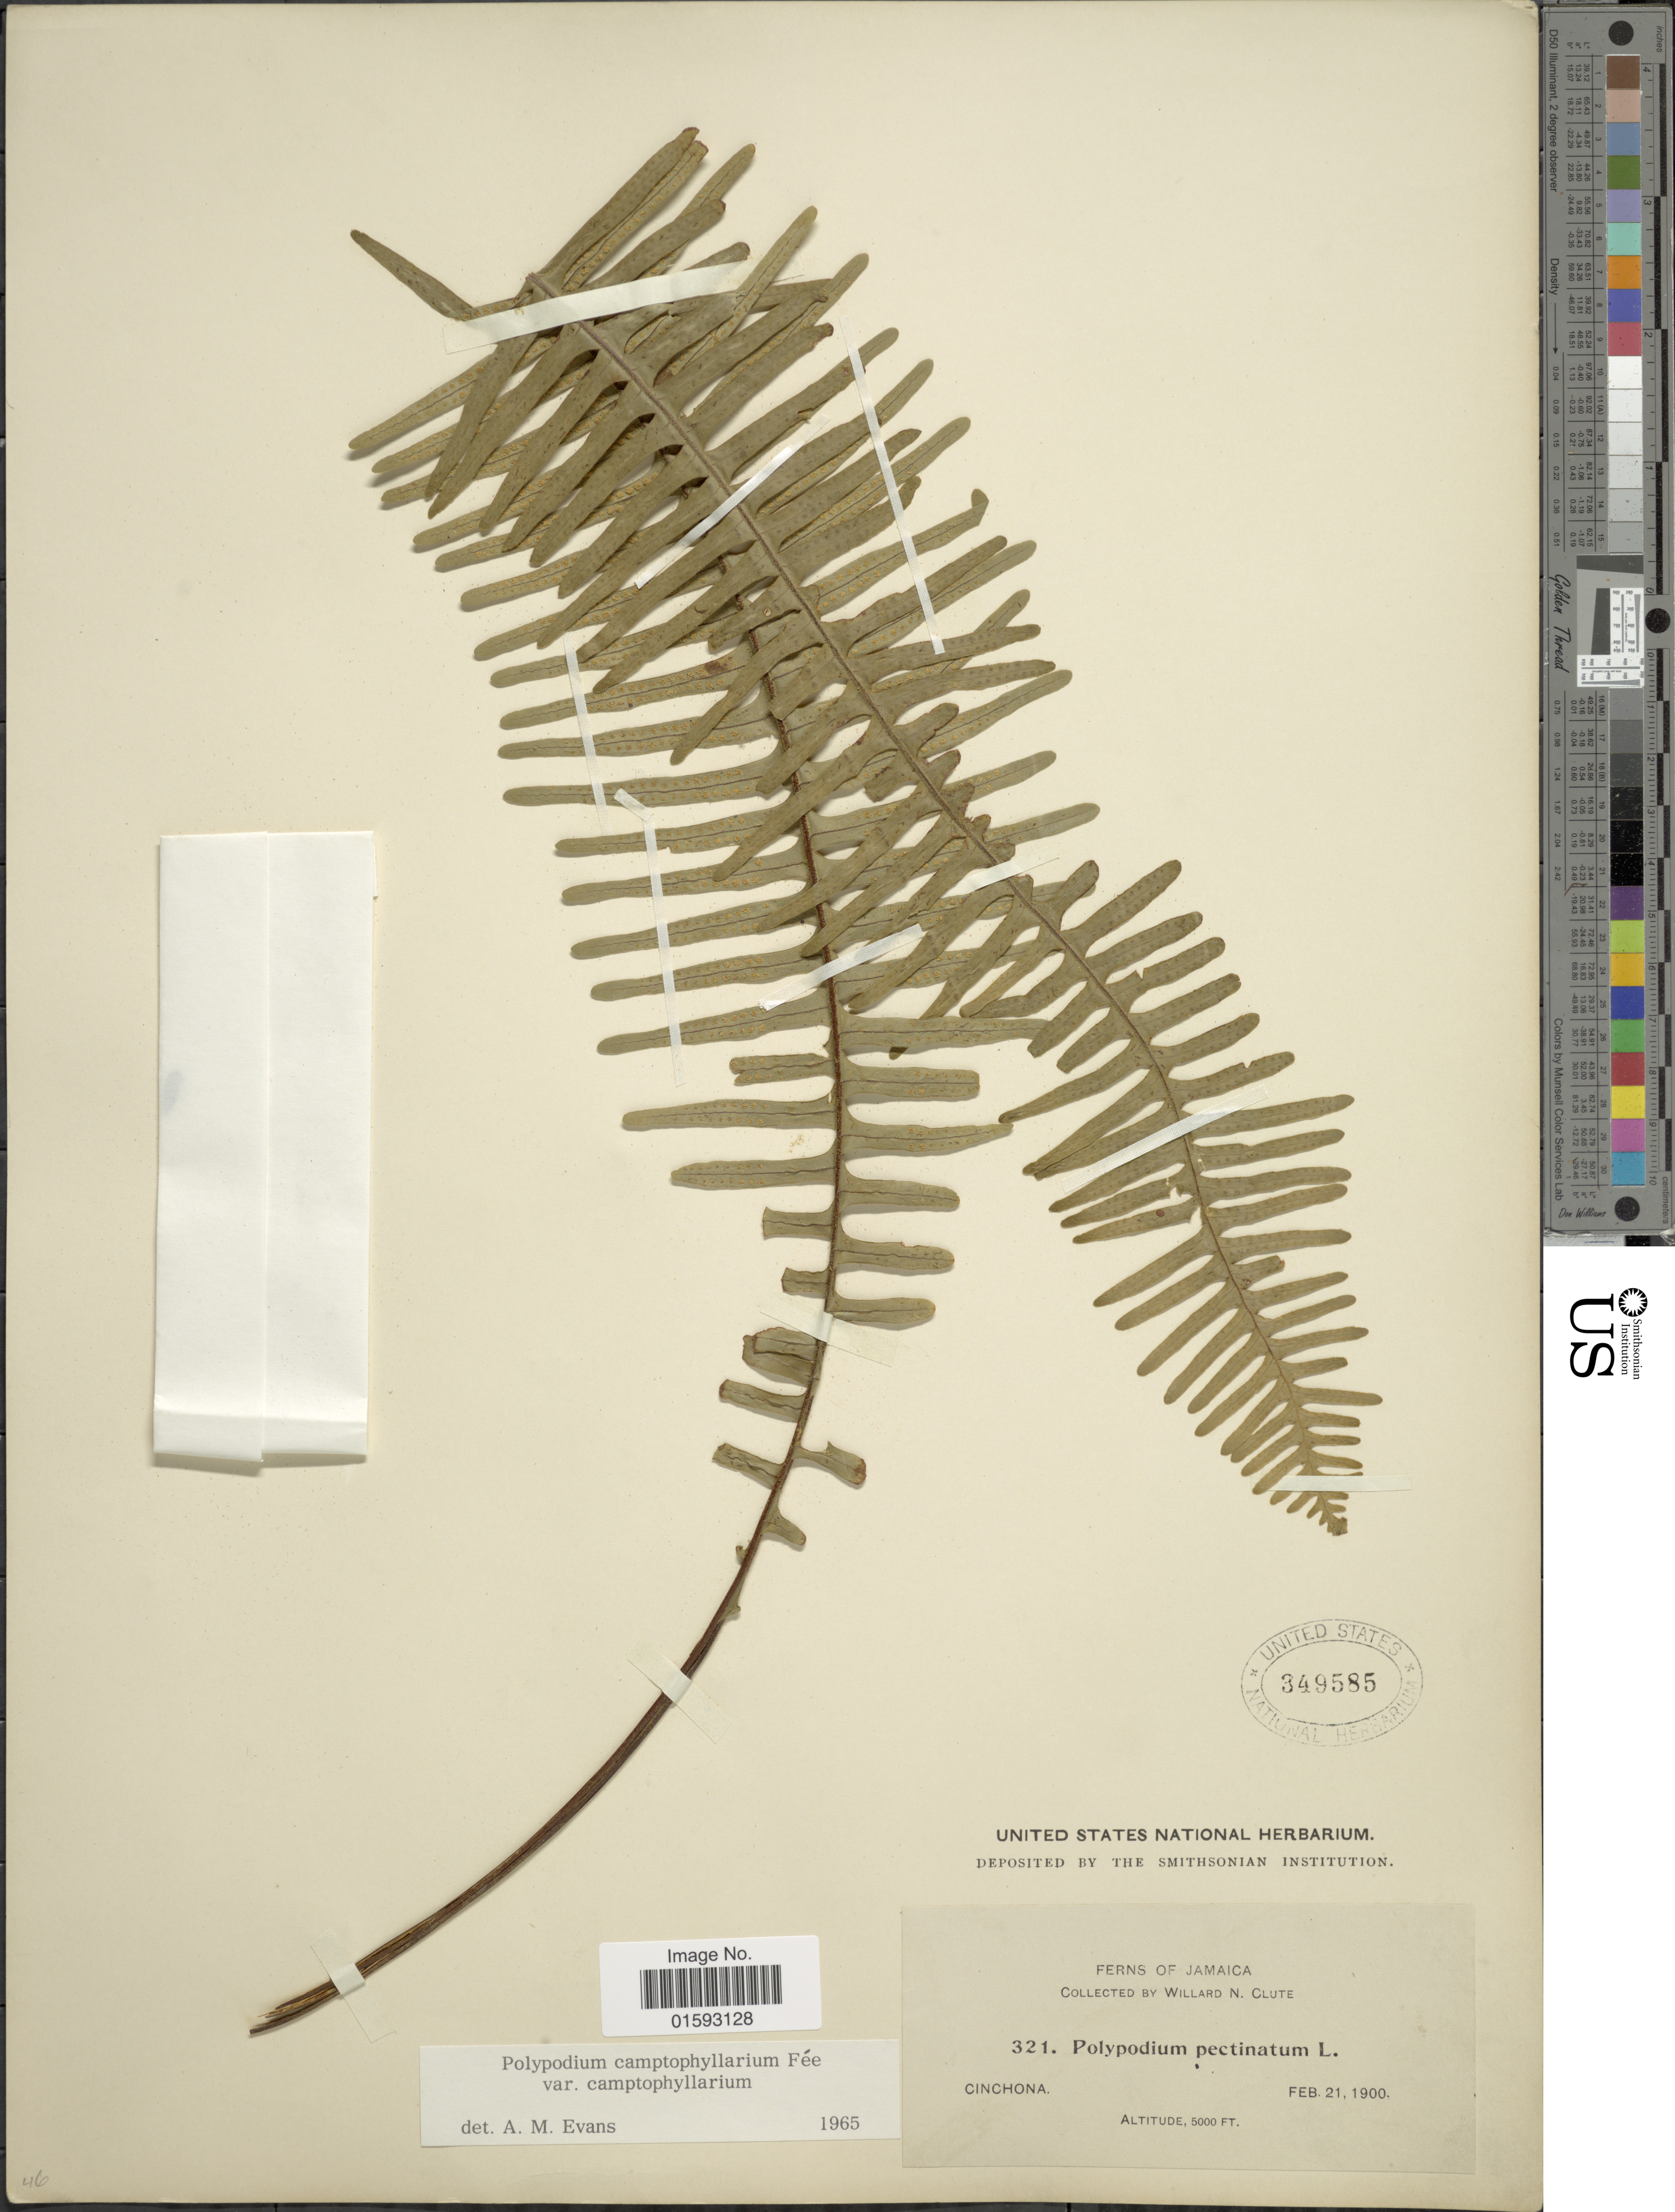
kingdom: Plantae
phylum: Tracheophyta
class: Polypodiopsida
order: Polypodiales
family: Polypodiaceae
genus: Pecluma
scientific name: Pecluma camptophyllaria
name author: (Fée) M.G. Price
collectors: W. N. Clute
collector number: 321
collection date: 1900-02-21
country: Jamaica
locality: Cinchona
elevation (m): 1524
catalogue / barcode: US 349585